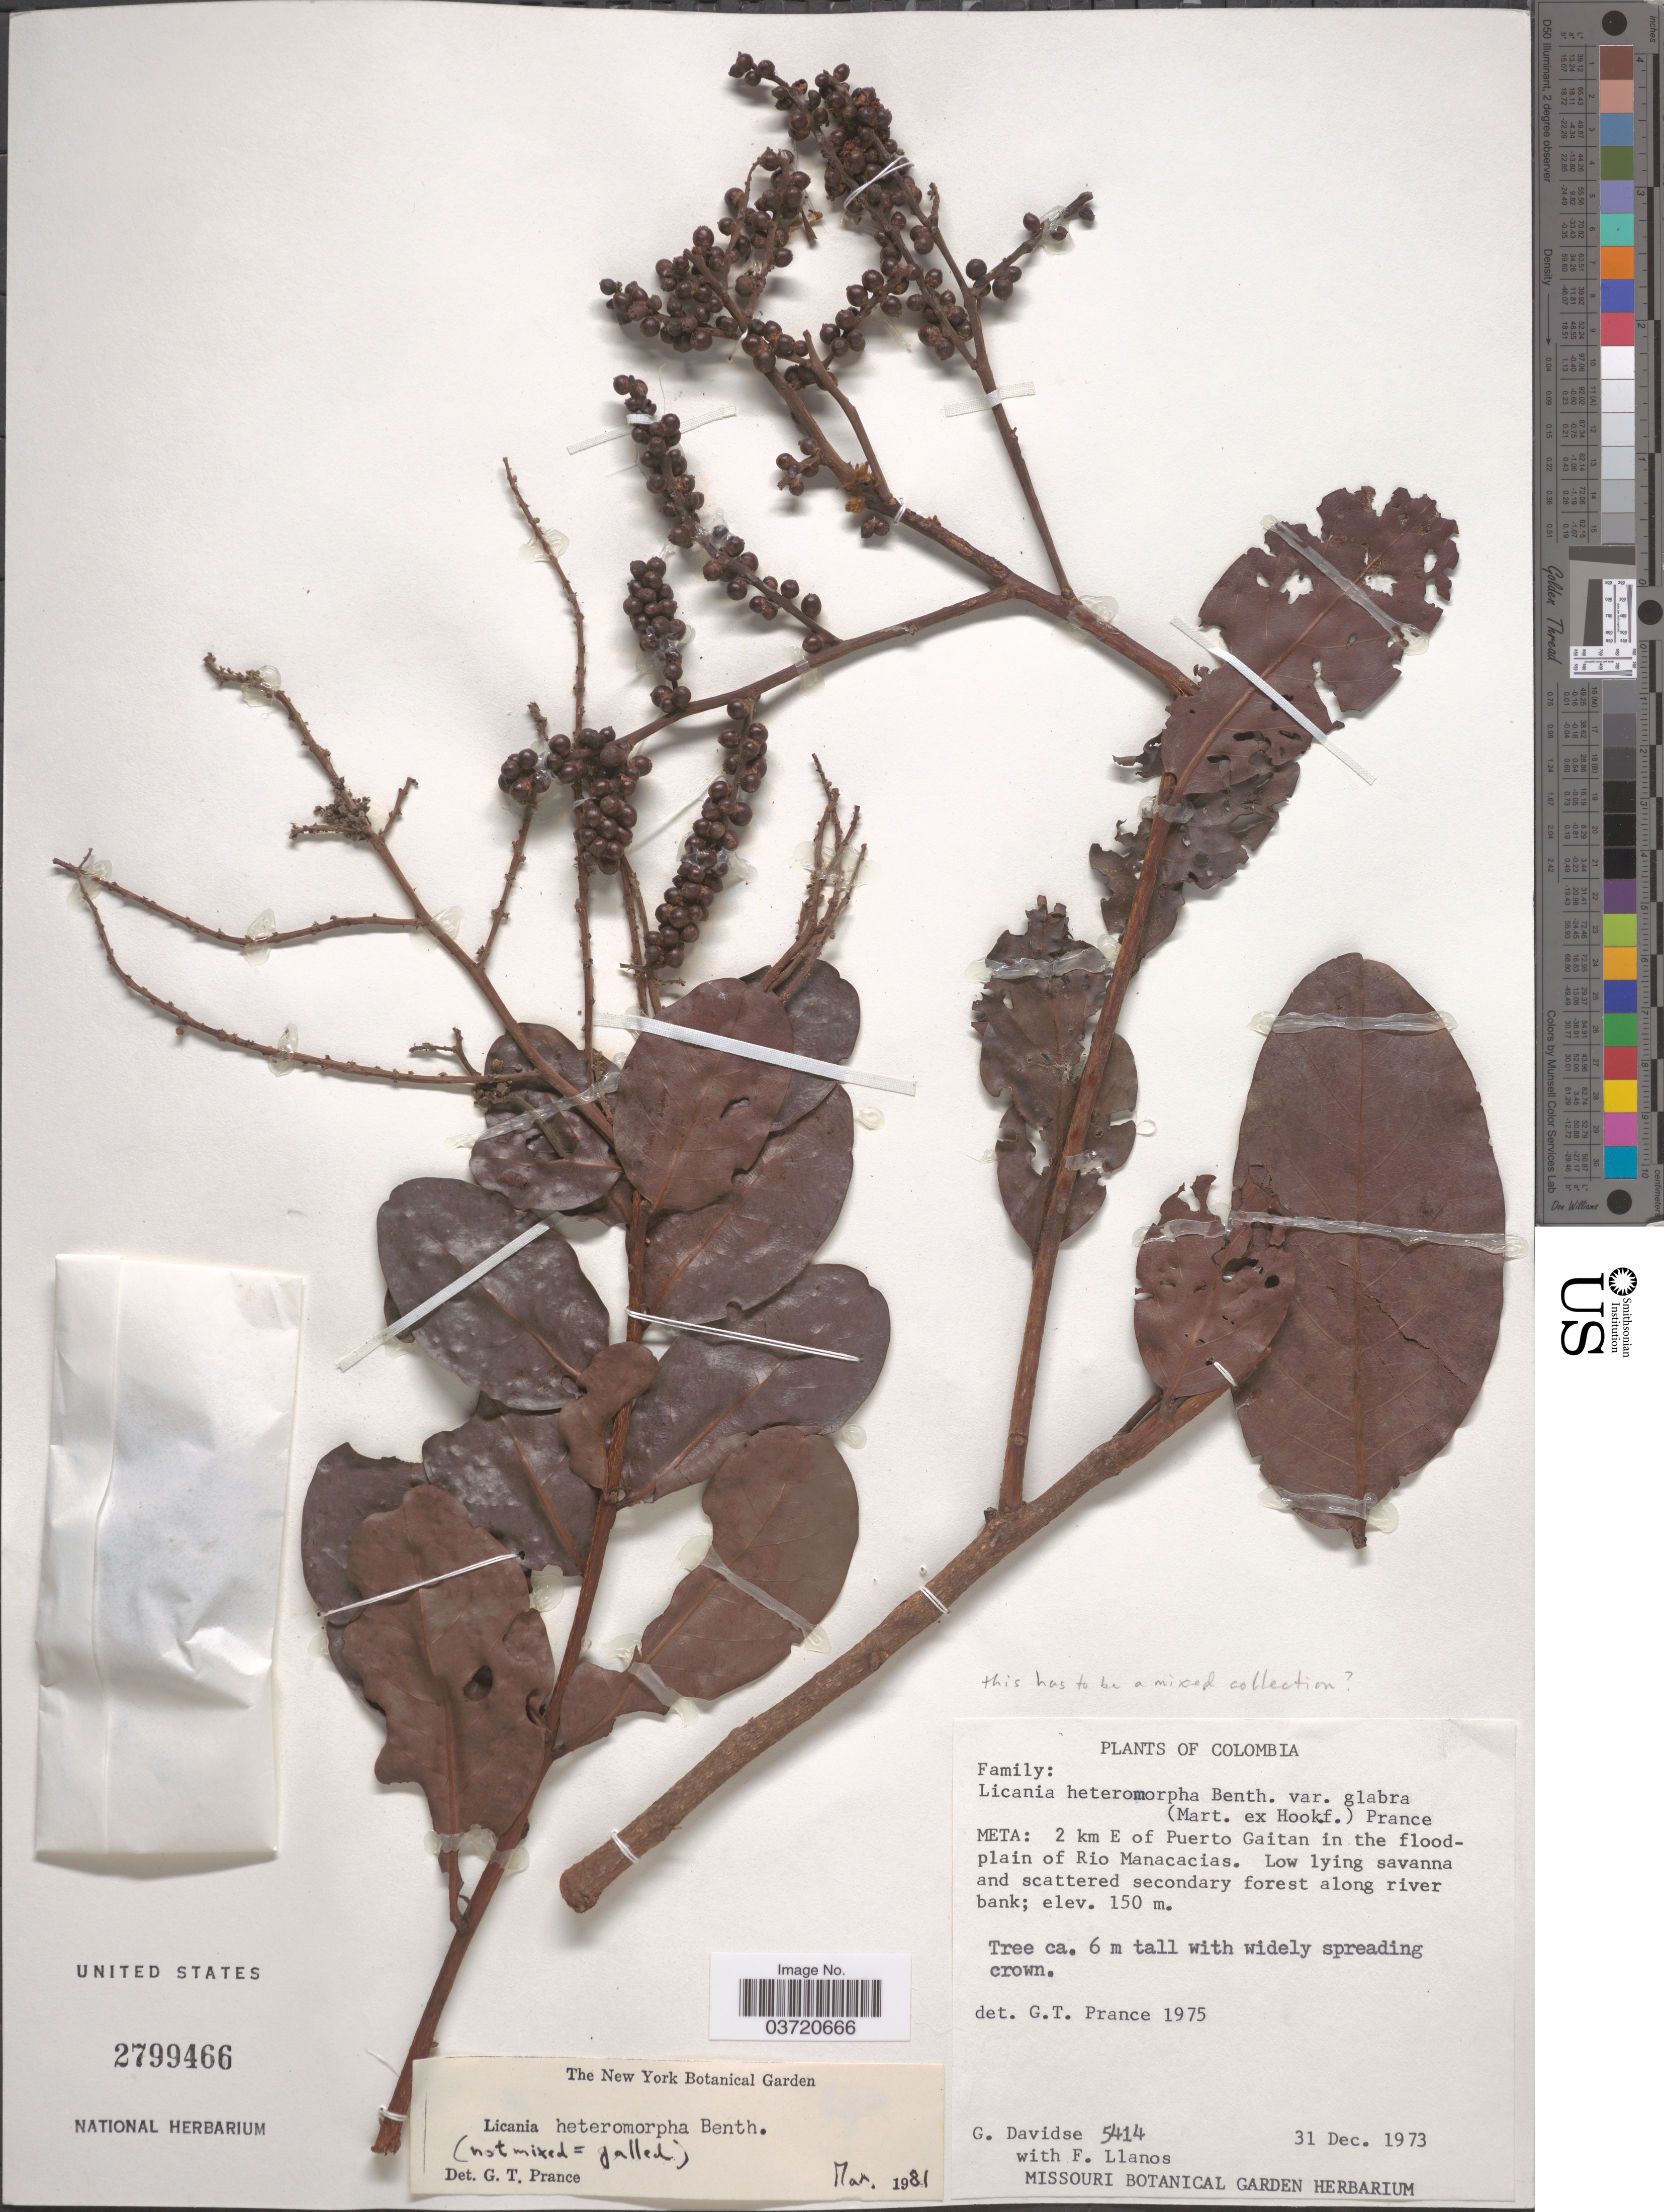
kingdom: Plantae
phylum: Tracheophyta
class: Magnoliopsida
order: Malpighiales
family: Chrysobalanaceae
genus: Hymenopus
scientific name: Hymenopus heteromorphus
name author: (Benth.) Sothers & Prance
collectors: G. Davidse & F. Llanos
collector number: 5414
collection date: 1973-12-31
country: Colombia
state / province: Meta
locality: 2 km E of Puerto Gaitan in the floodplain of Rio Manacacias.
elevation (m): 150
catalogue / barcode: US 2799466